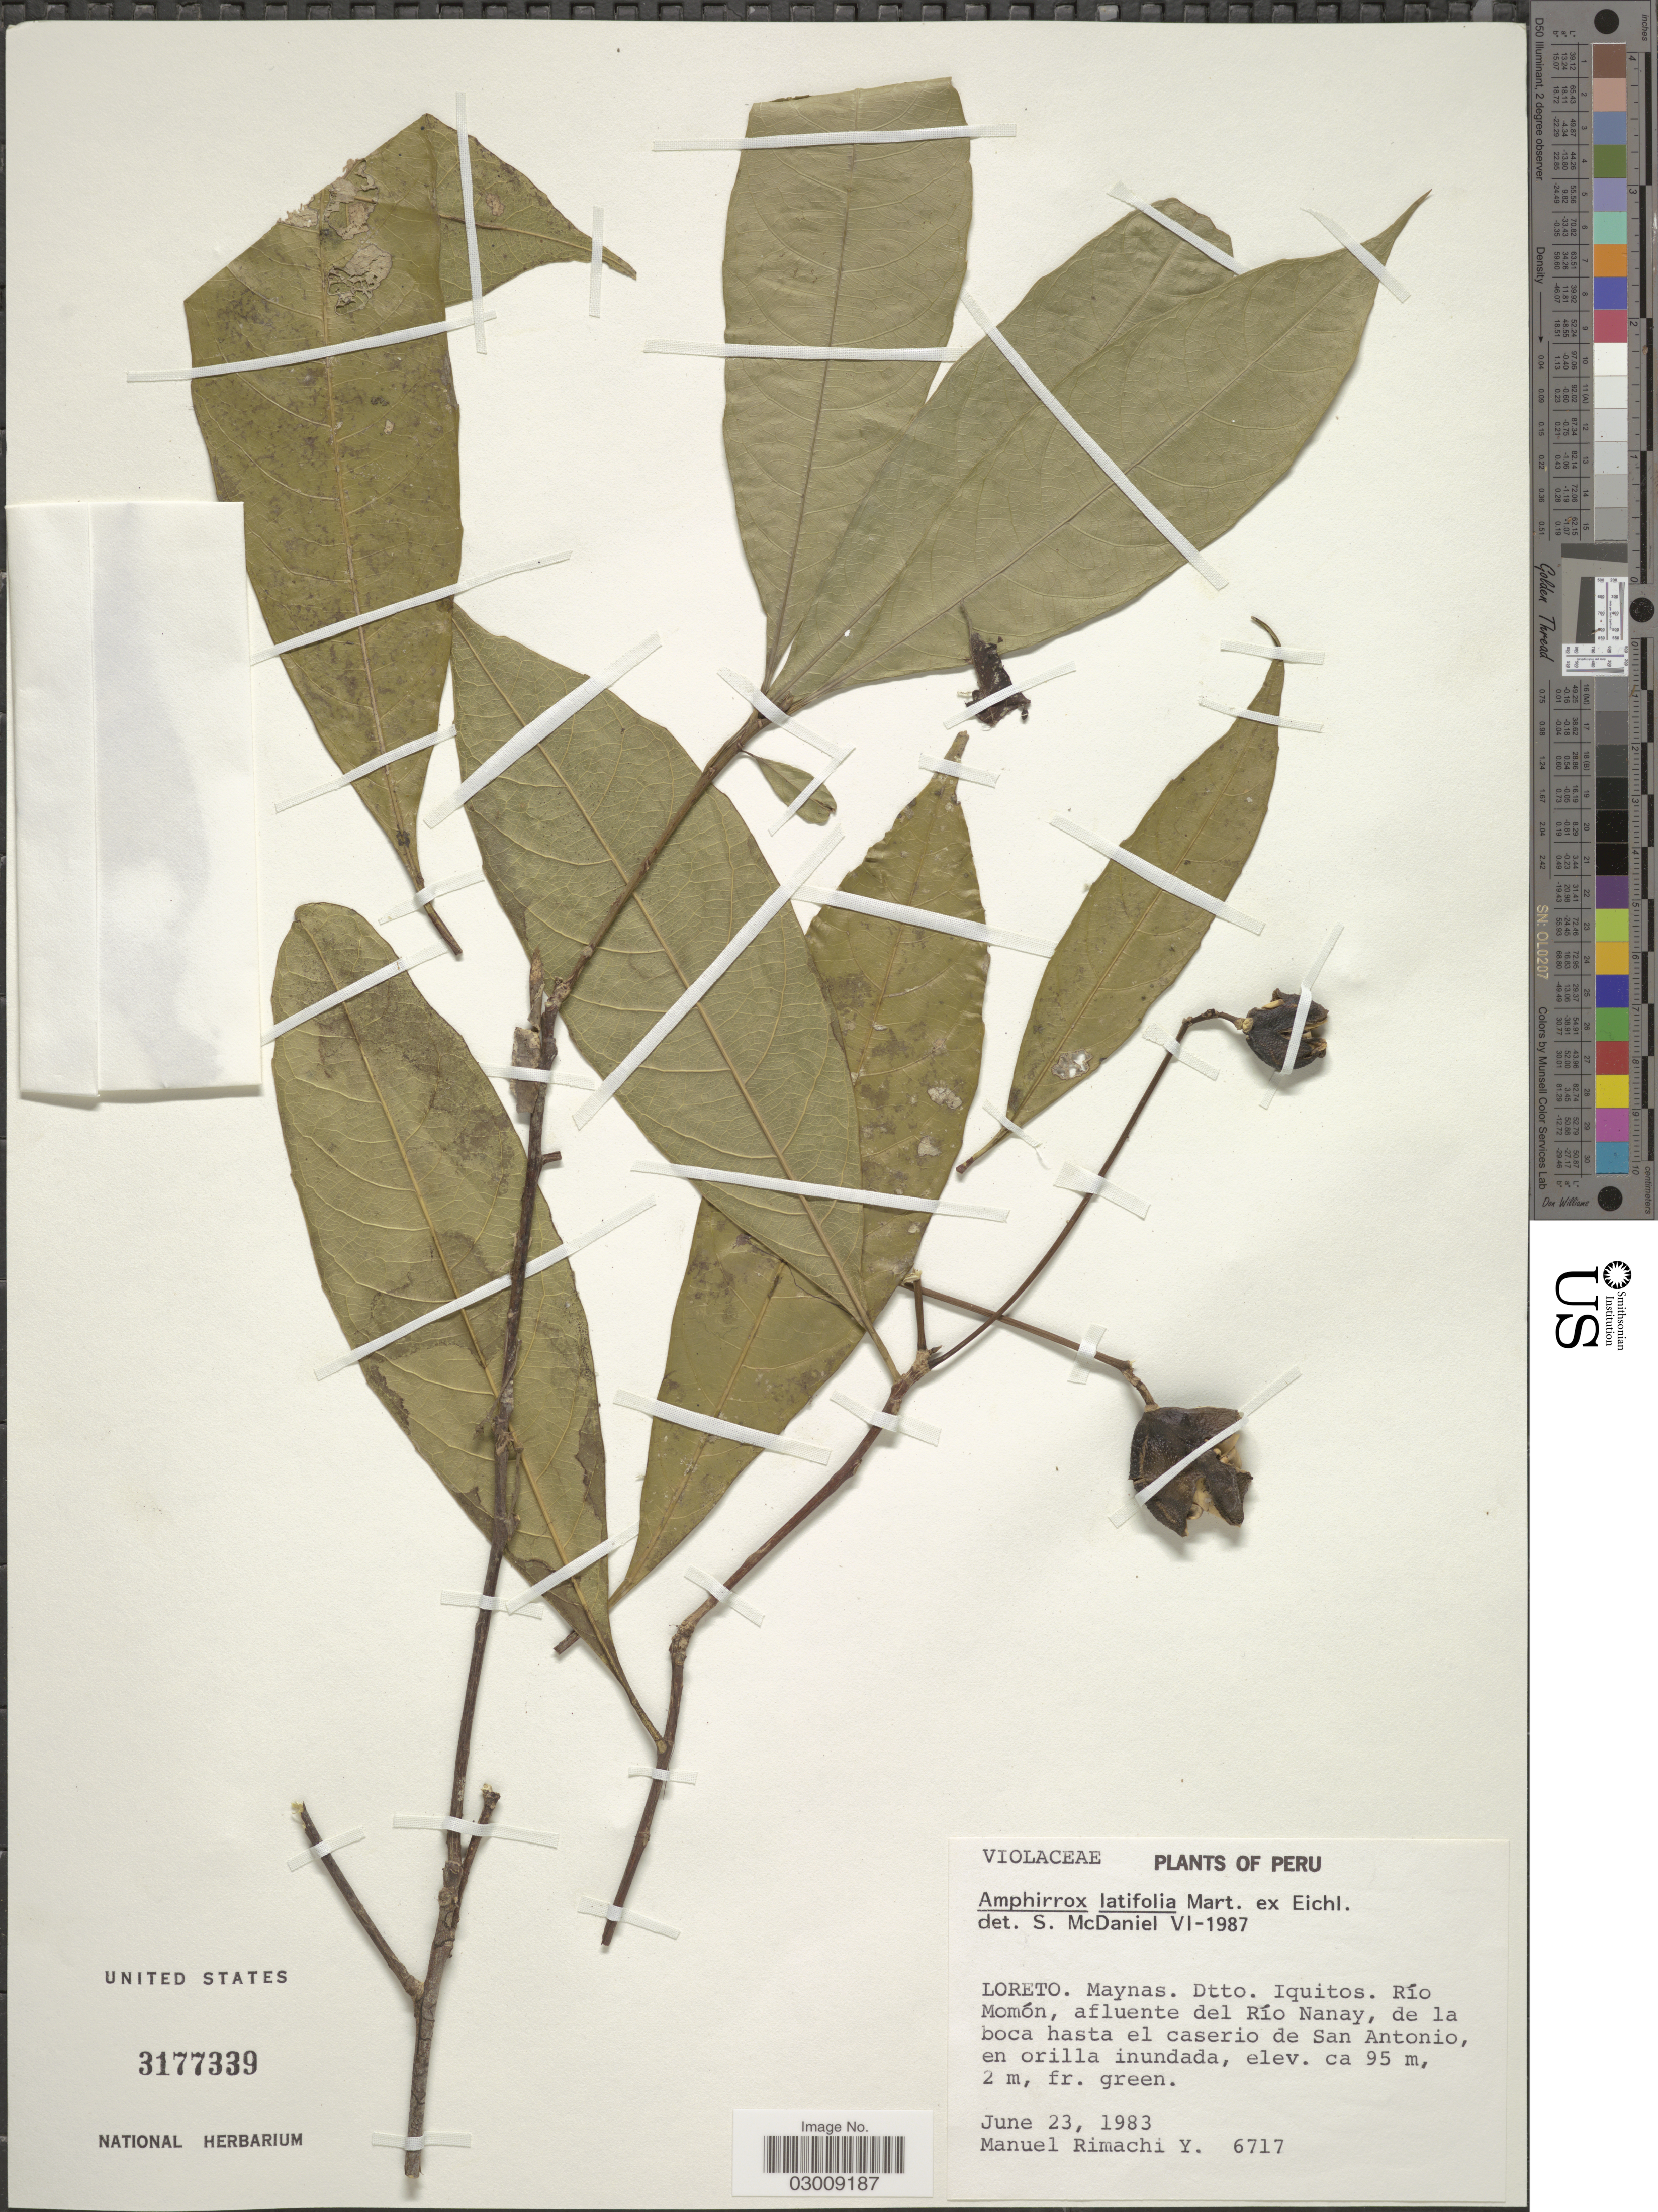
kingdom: Plantae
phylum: Tracheophyta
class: Magnoliopsida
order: Malpighiales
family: Violaceae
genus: Amphirrhox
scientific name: Amphirrhox latifolia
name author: Mart. ex Eichler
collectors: M. Rimachi Y.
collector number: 6717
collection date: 1983-06-23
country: Peru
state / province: Loreto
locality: Maynas. Dtto. Iquitos. Río Momón, afluente del Río Nanay, de la boca hasta el caserio de San Antonio.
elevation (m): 95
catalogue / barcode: US 3177339